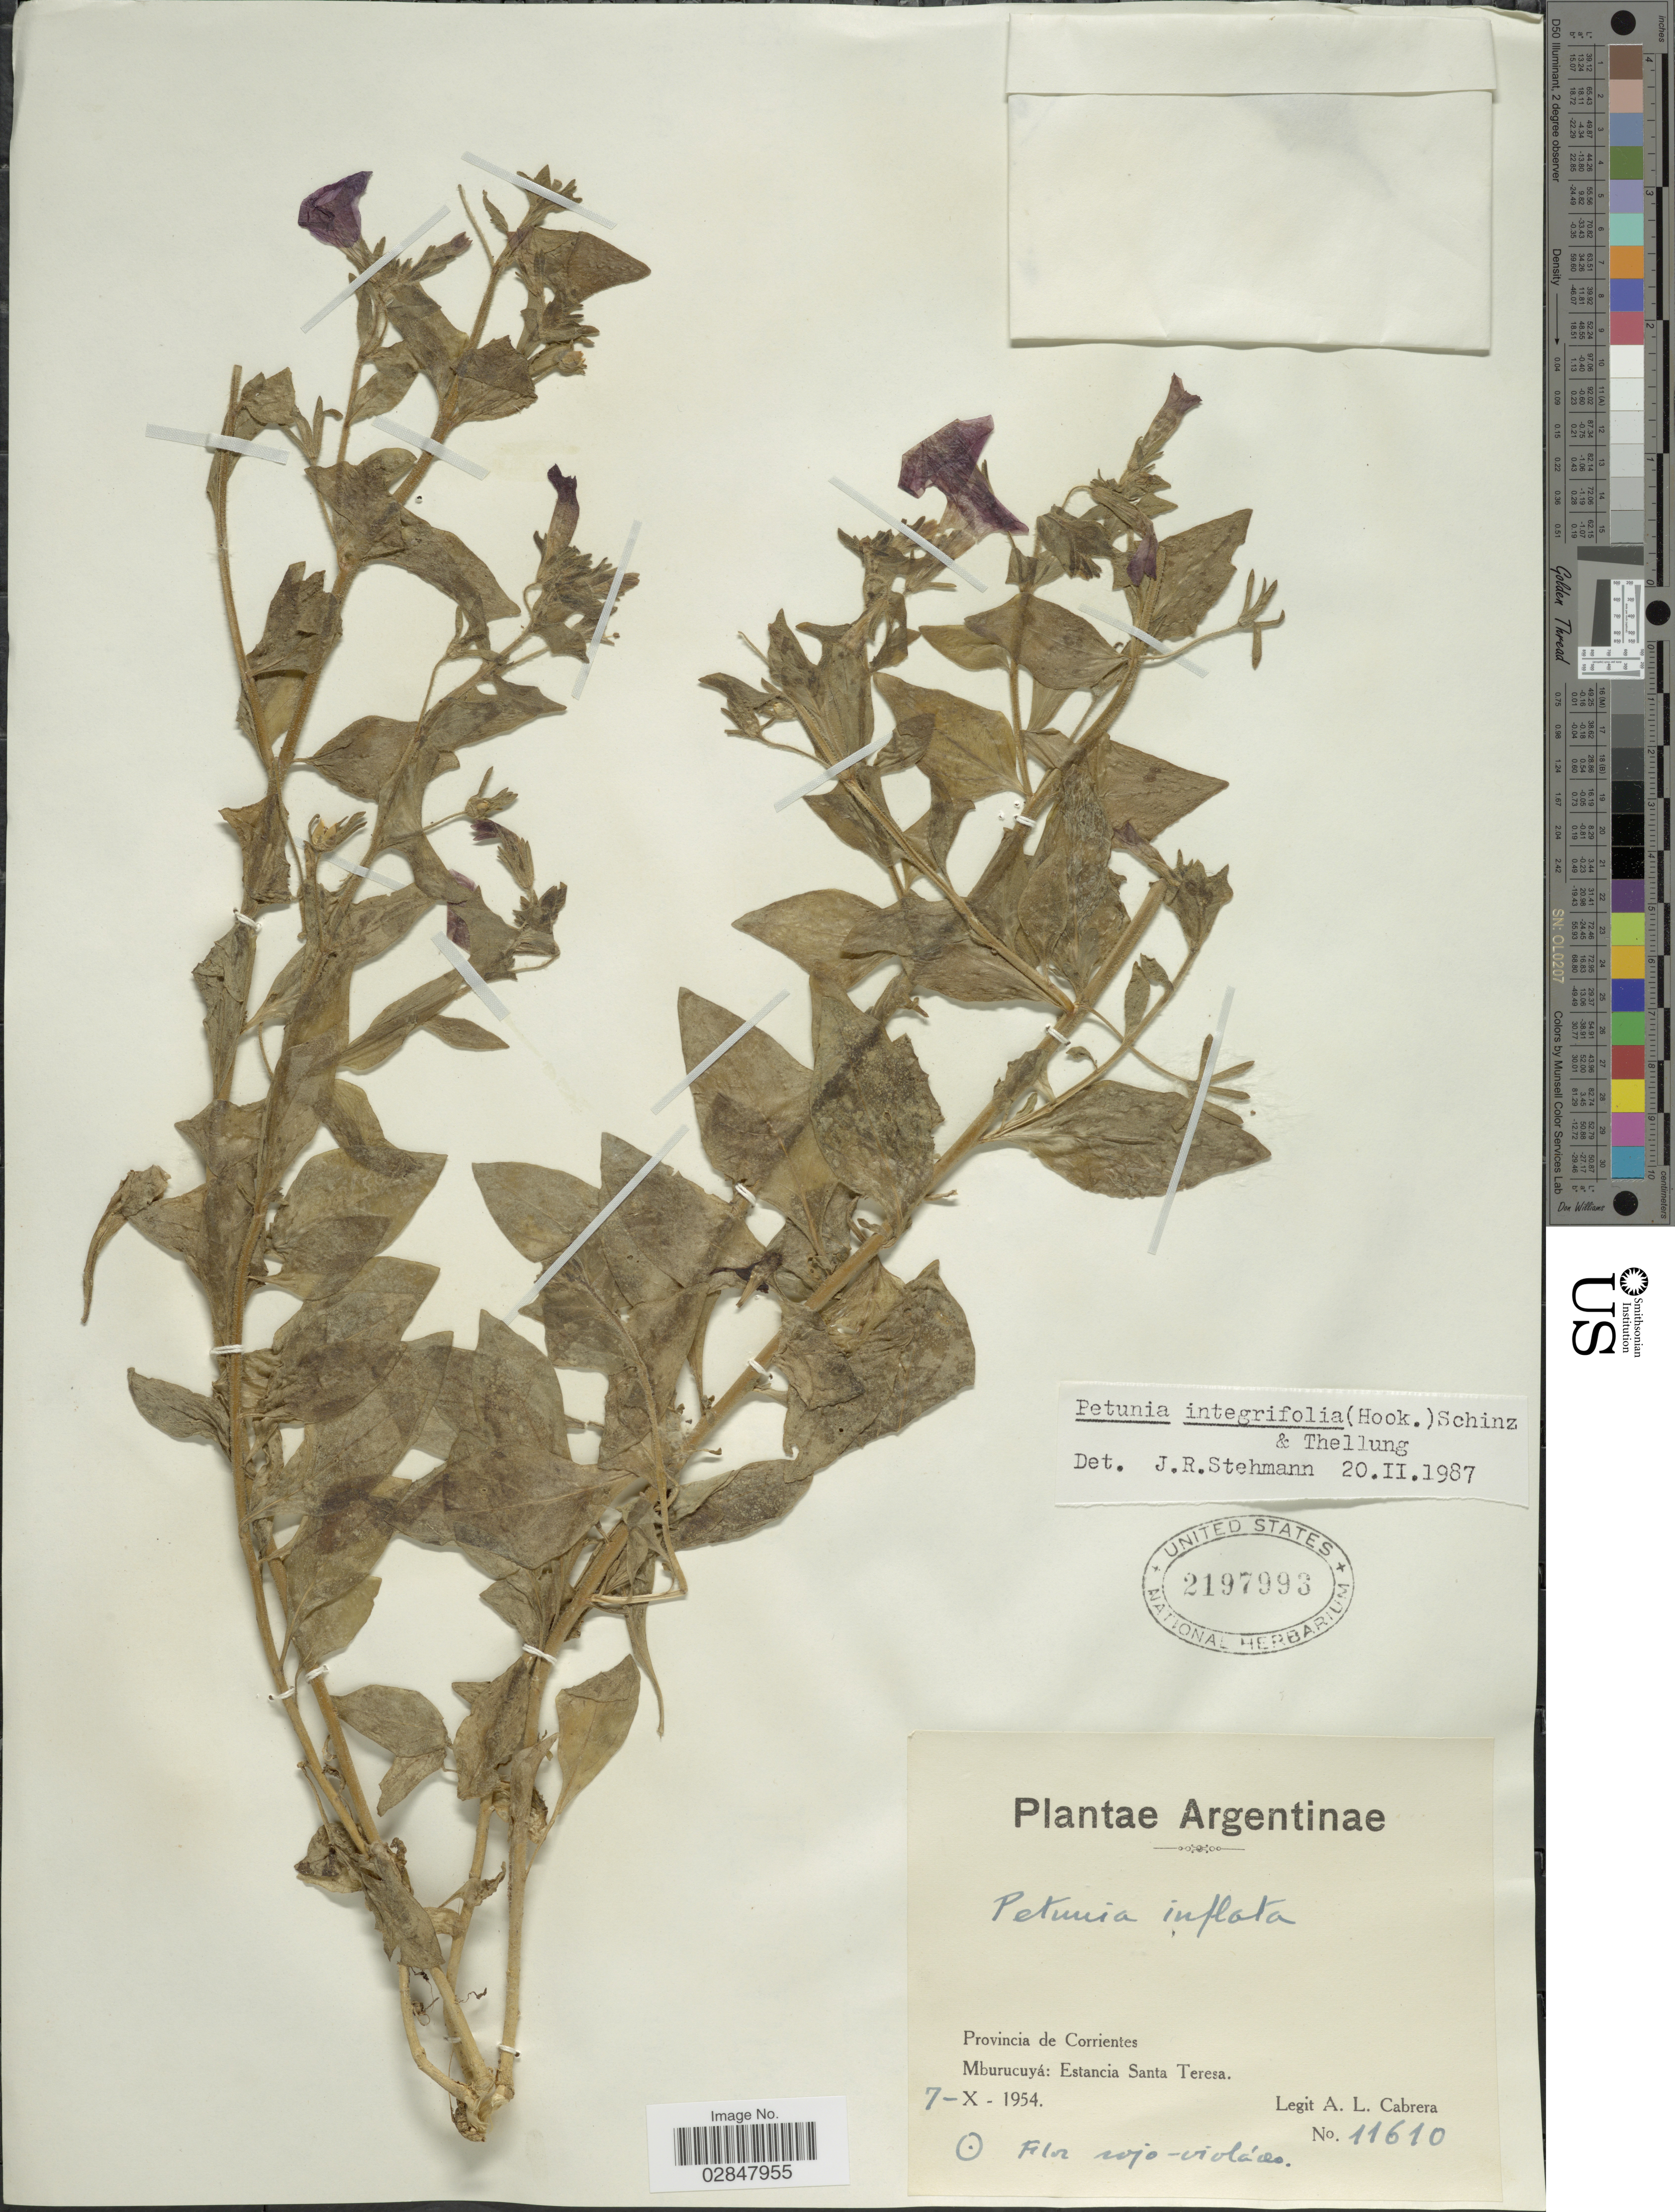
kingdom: Plantae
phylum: Tracheophyta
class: Magnoliopsida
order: Solanales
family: Solanaceae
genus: Petunia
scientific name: Petunia integrifolia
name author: (Hook.) Schinz & Thell.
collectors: A. L. Cabrera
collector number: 11610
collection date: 1954-10-07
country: Argentina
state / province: Corrientes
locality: Mburucuyá, Estancia Santa Teresa.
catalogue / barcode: US 2197993